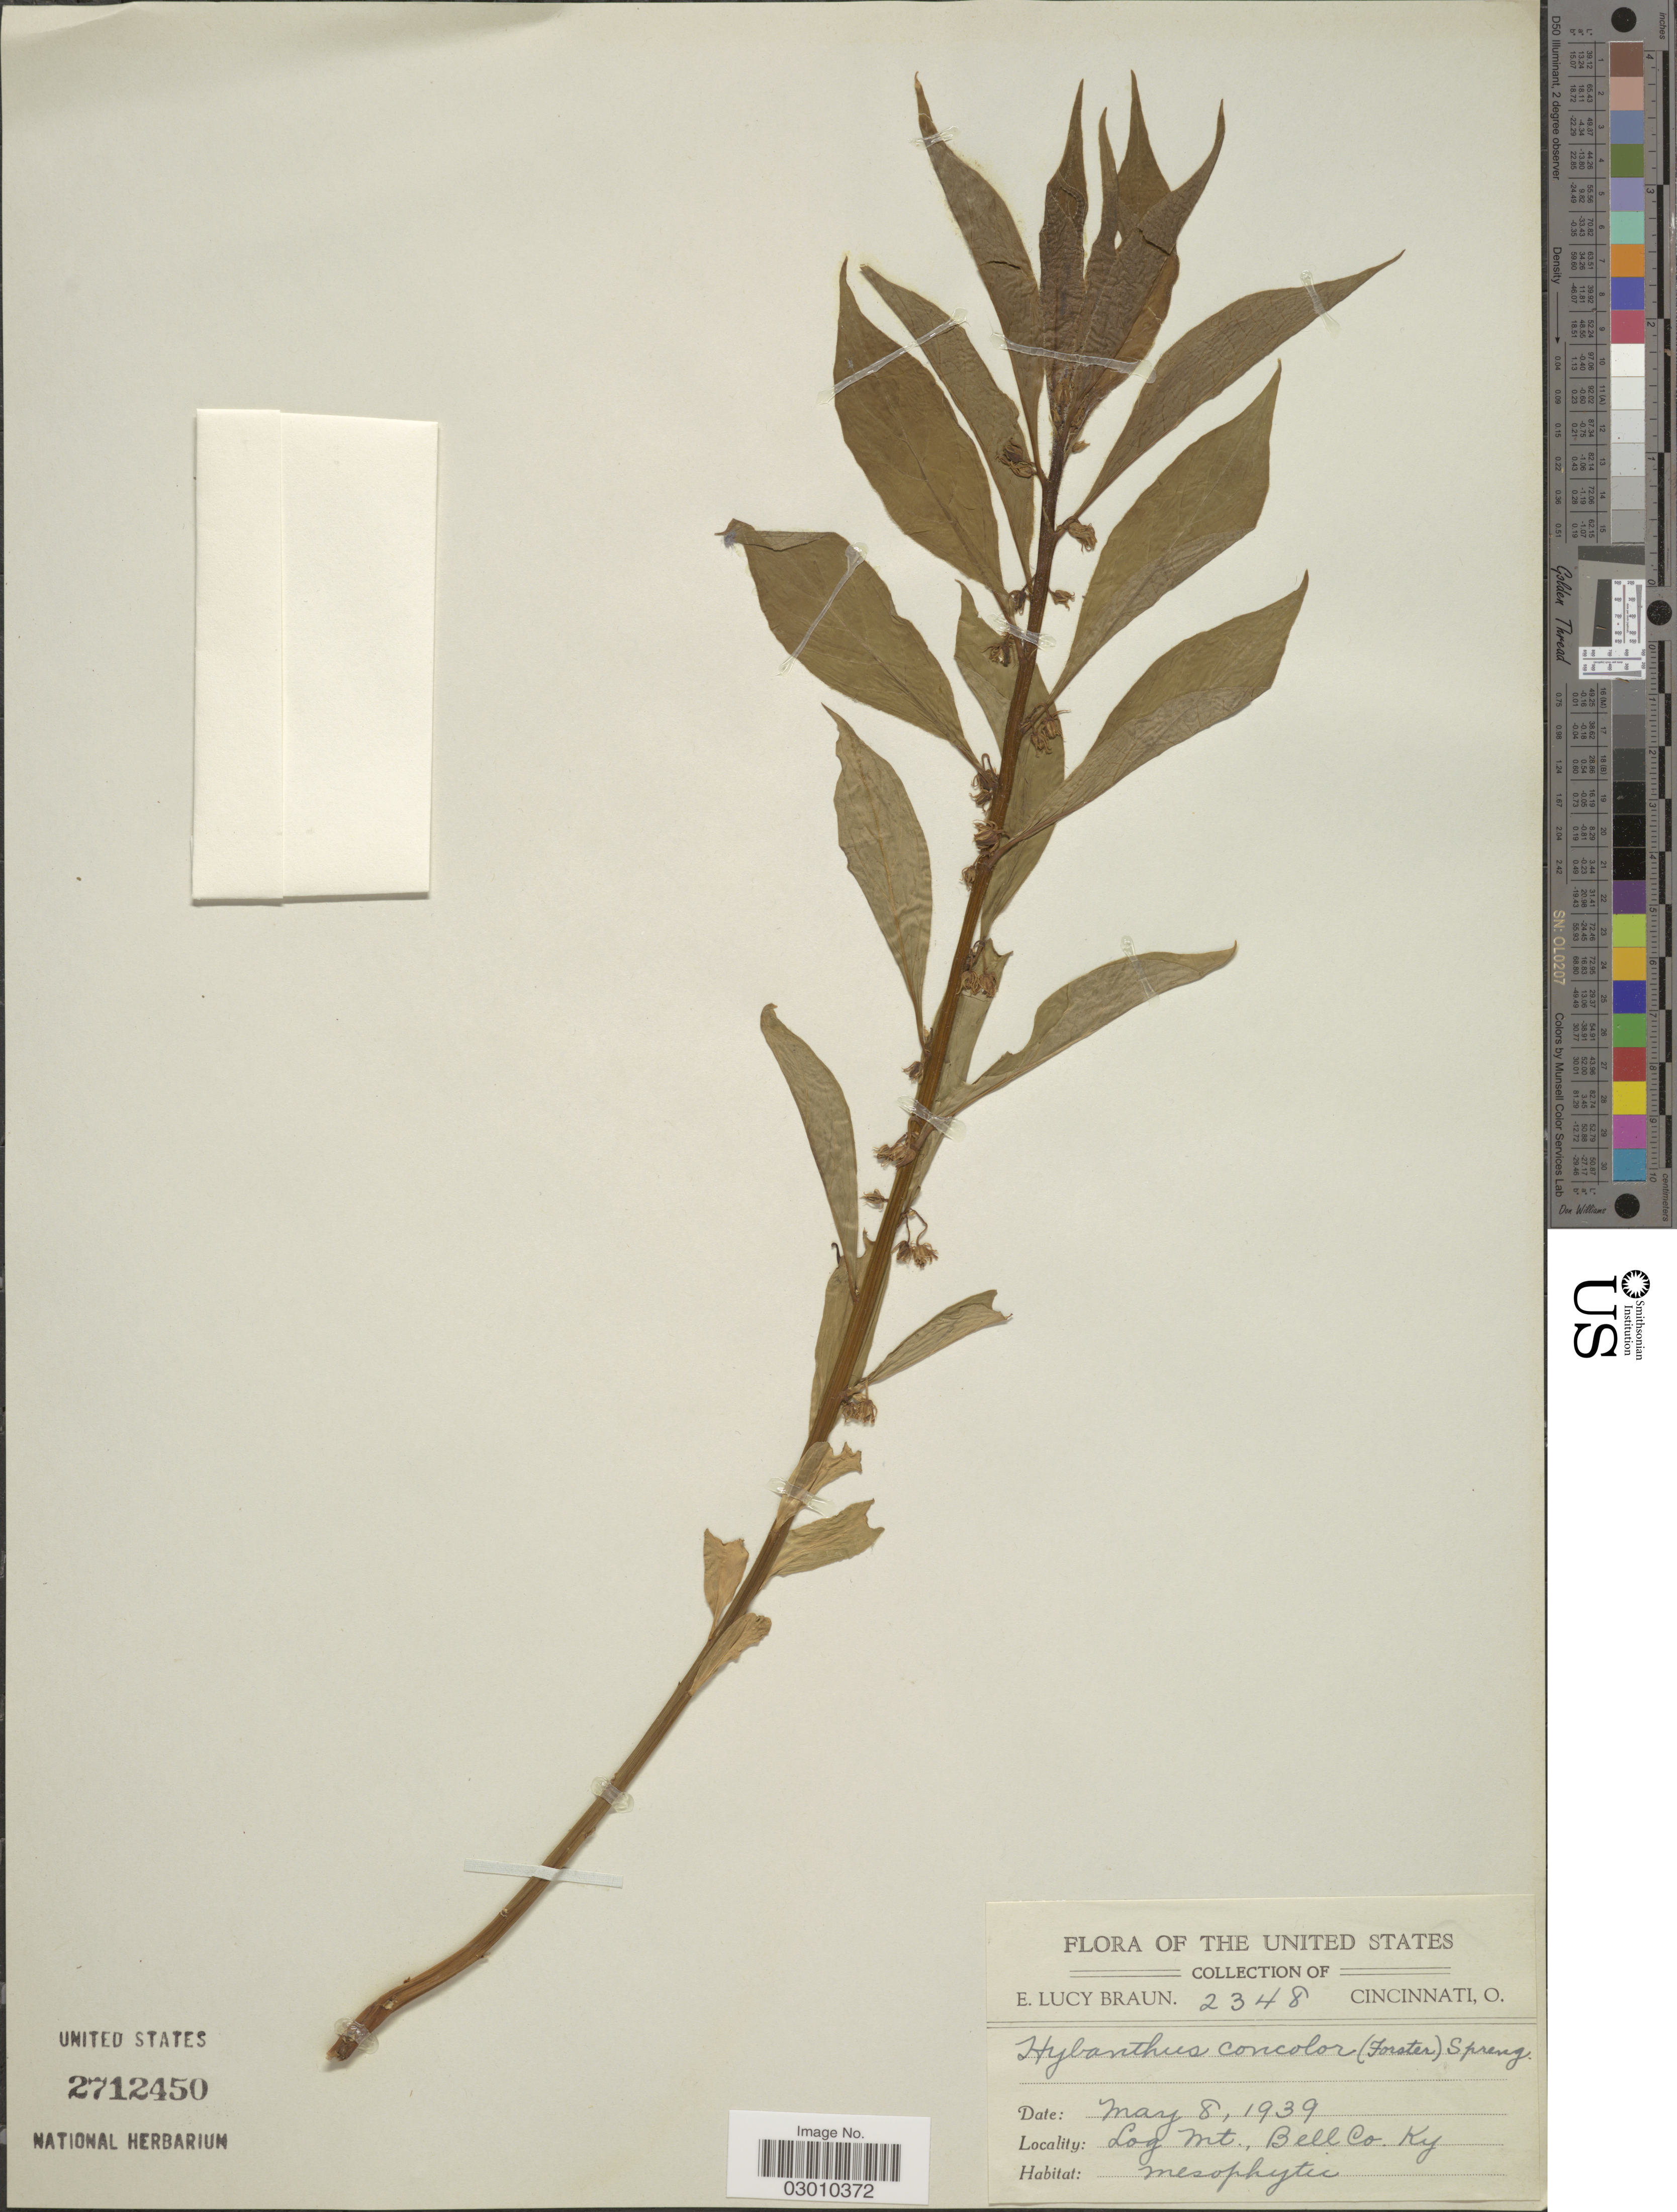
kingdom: Plantae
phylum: Tracheophyta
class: Magnoliopsida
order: Malpighiales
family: Violaceae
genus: Cubelium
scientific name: Cubelium concolor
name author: (T.F. Forst.) Raf. ex Britton & A. Br.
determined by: Strong, Mark T., (BOT), Smithsonian Institution - National Museum of Natural History (UNITED STATES)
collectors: E. L. Braun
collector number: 2348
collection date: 1939-05-08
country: United States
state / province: Kentucky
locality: Log Mt., Bell Co.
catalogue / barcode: US 2712450